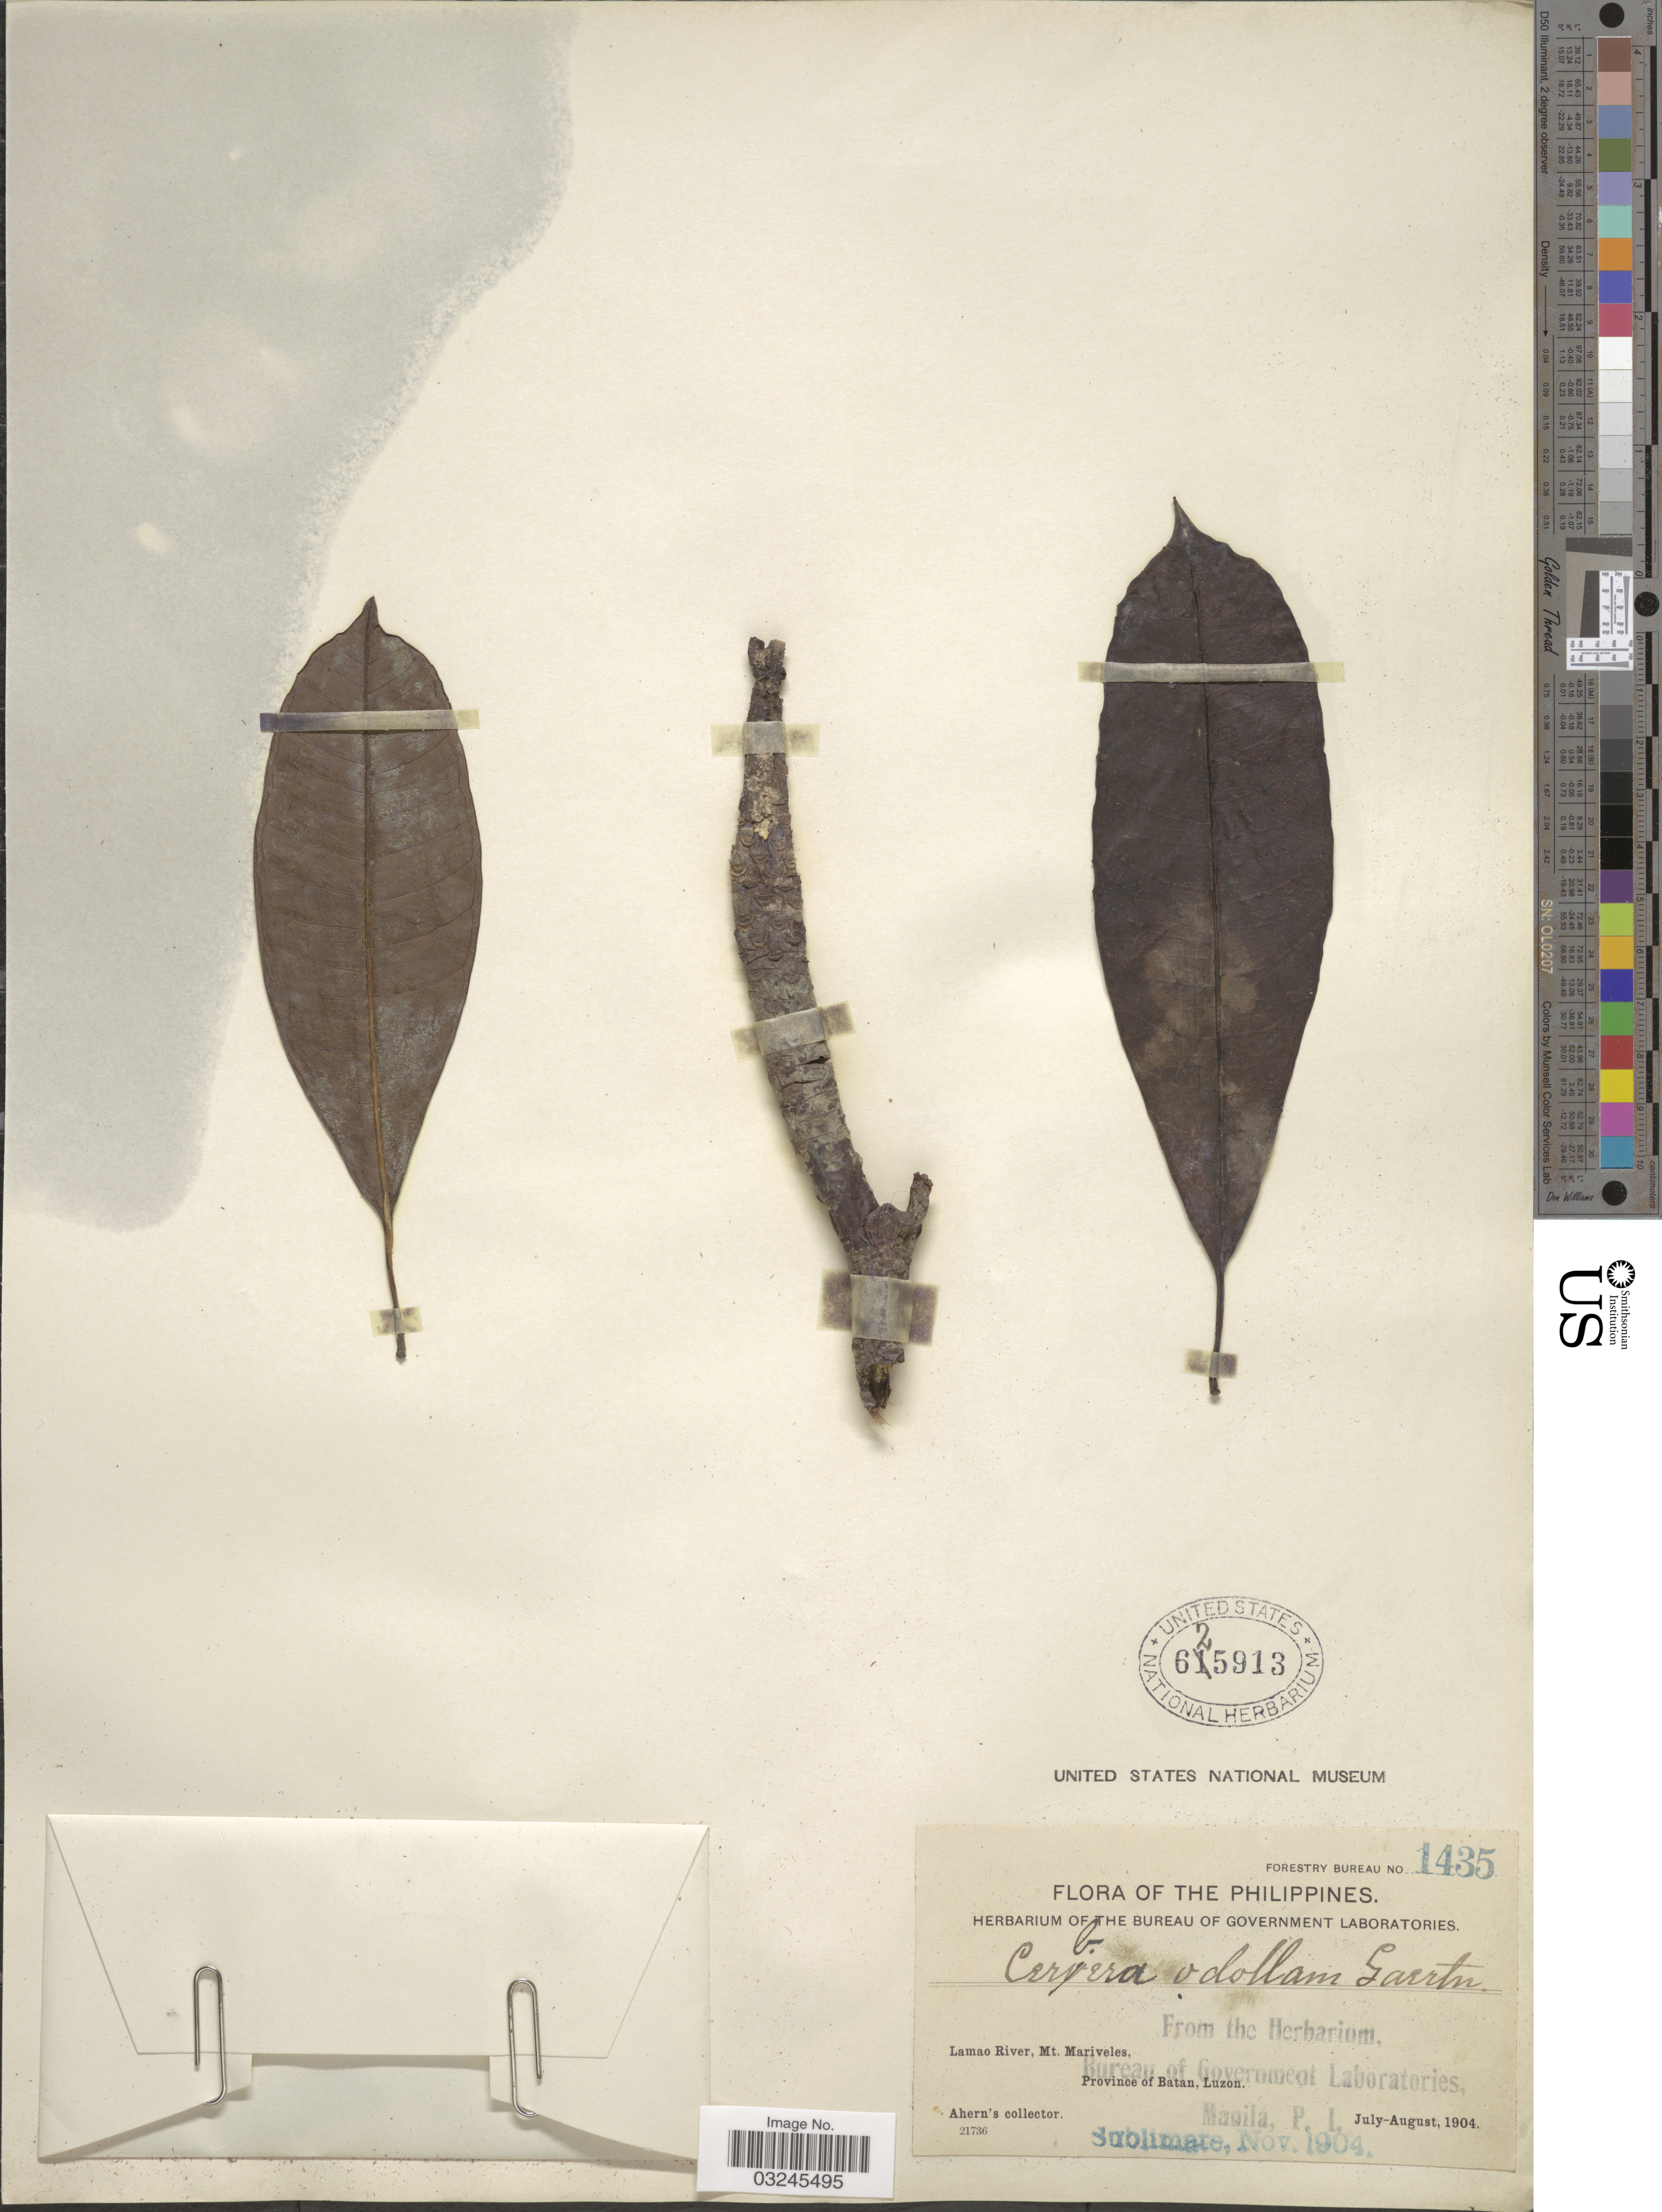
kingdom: Plantae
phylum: Tracheophyta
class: Magnoliopsida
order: Gentianales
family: Apocynaceae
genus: Cerbera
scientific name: Cerbera manghas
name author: L.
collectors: Ahern's collector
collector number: Forestry Bureau 1435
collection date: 1904-07/1904-08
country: Philippines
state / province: Cagayan Valley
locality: Lamao River, Mt. Mariveles. Province of Batan, Luzon.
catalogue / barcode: US 625913